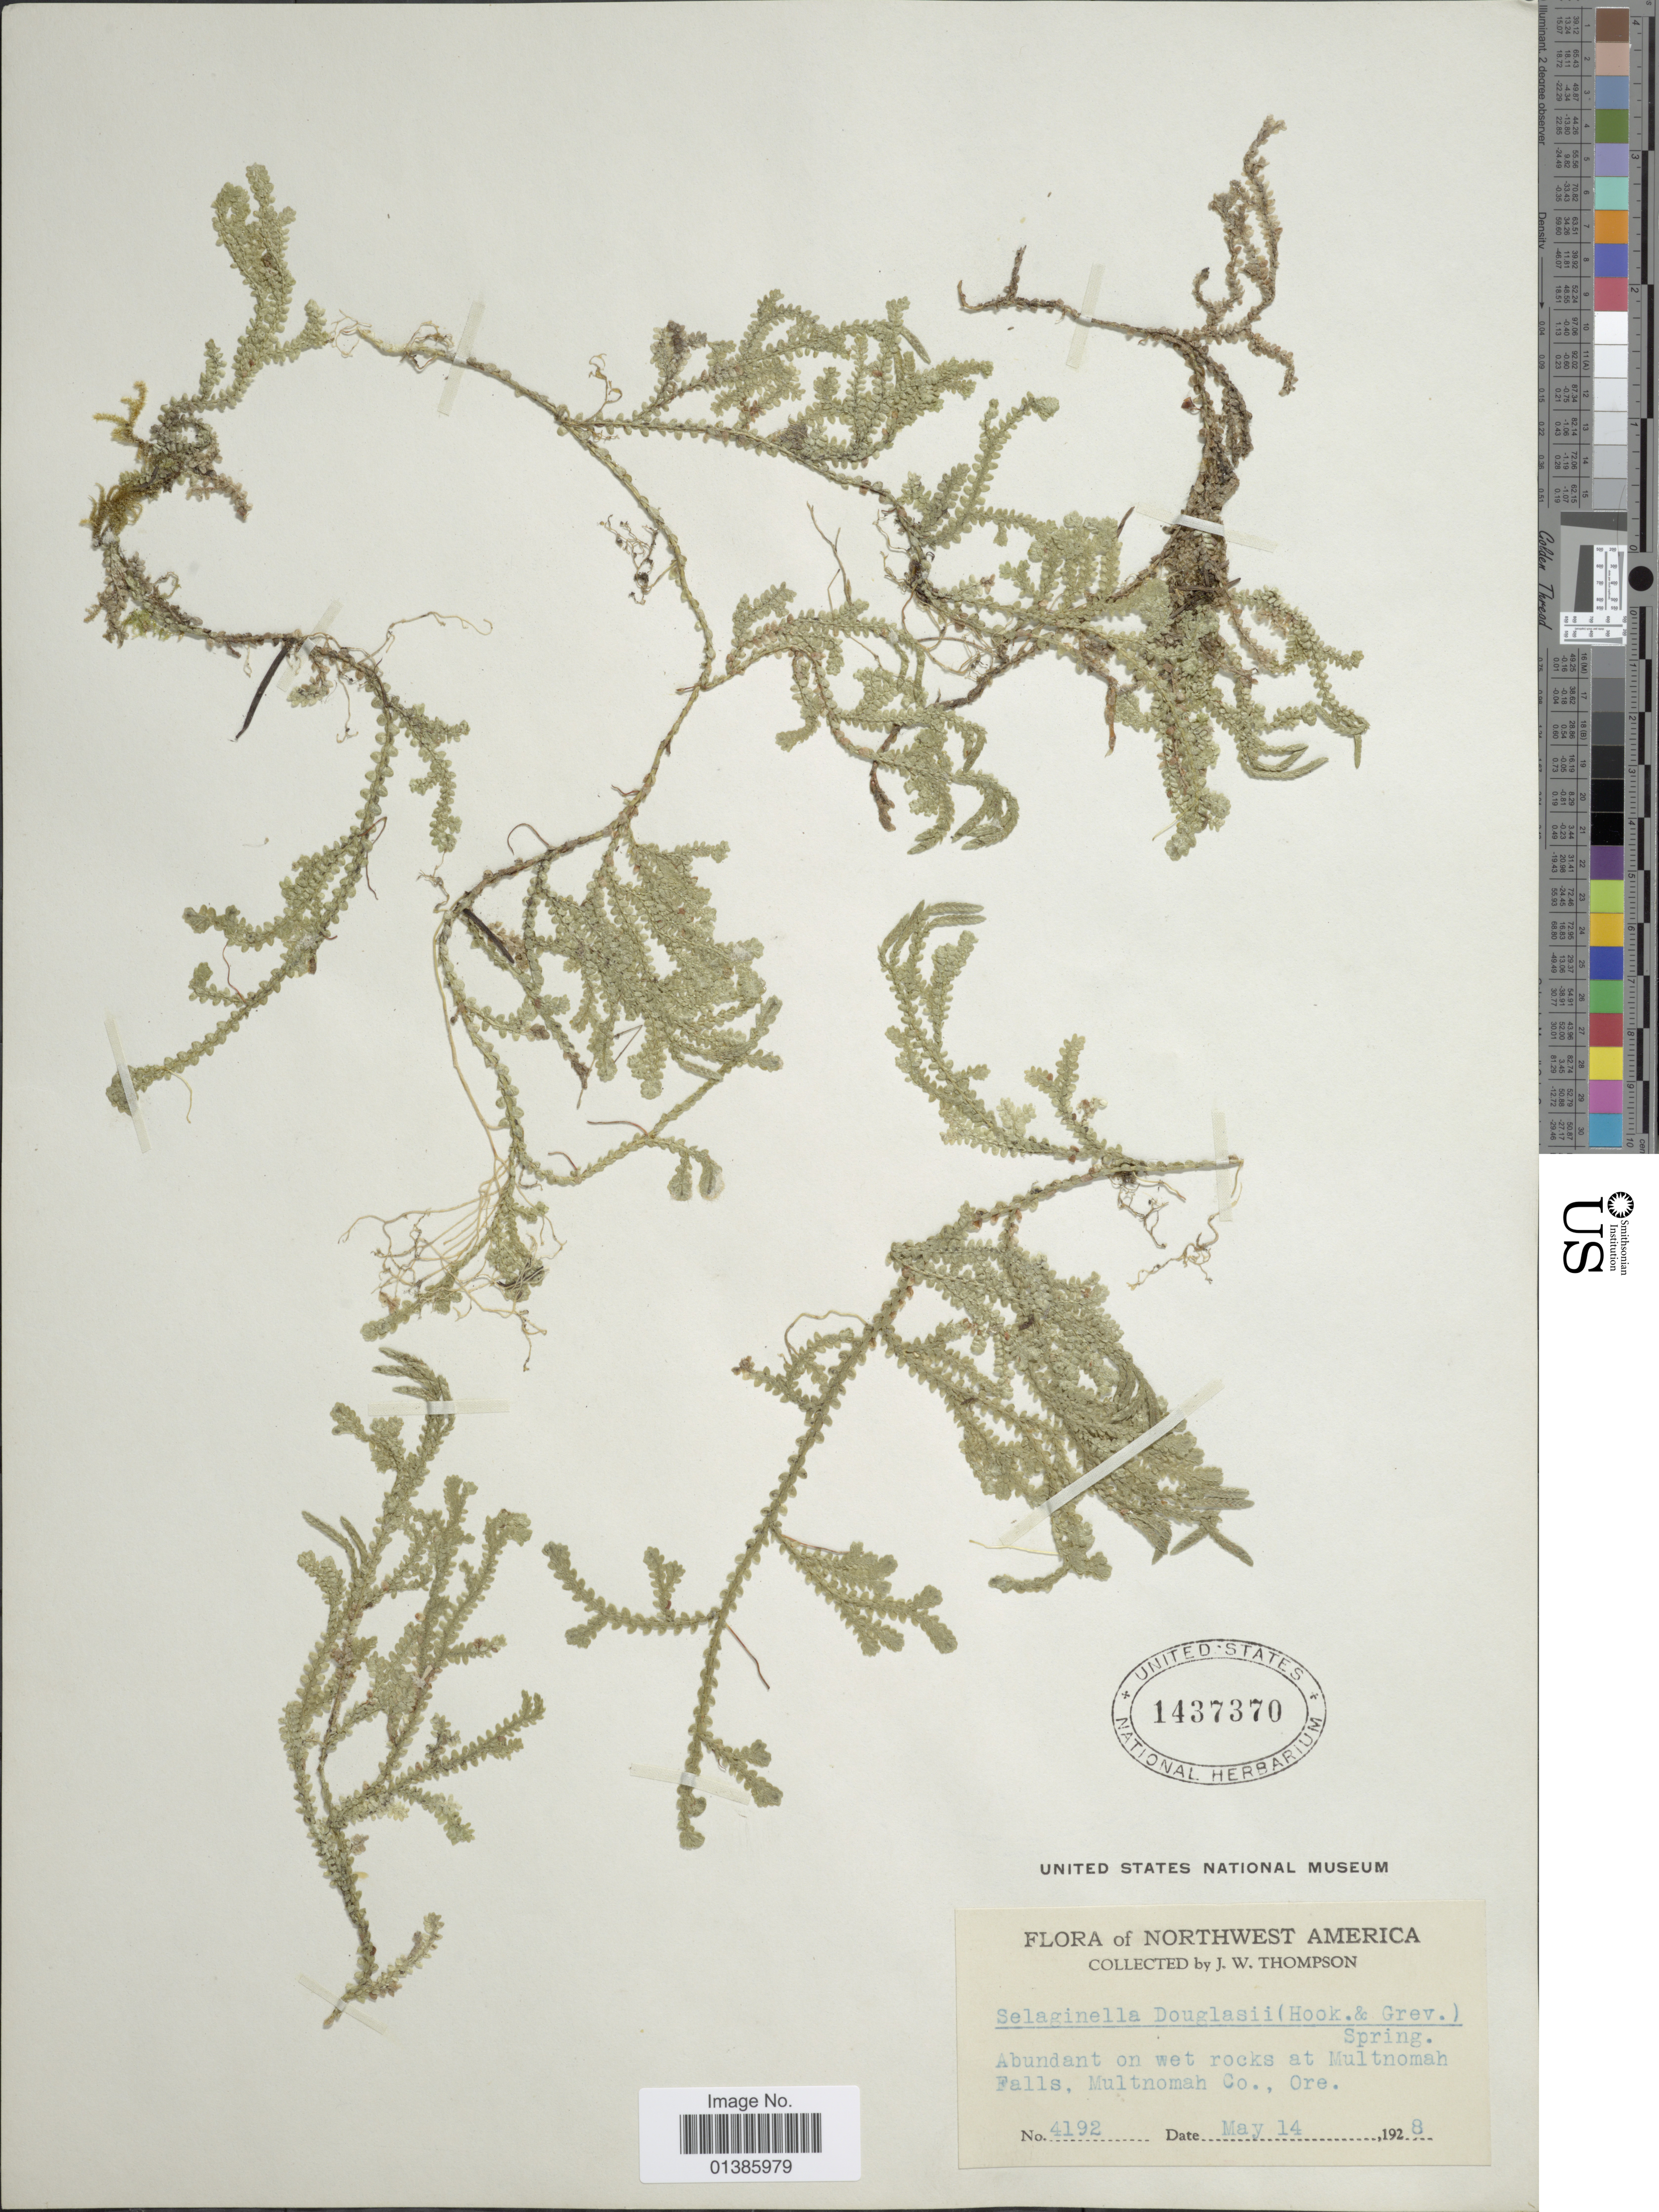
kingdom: Plantae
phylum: Tracheophyta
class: Lycopodiopsida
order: Selaginellales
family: Selaginellaceae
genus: Selaginella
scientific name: Selaginella douglasii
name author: (Hook. & Grev.) Spring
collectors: J. W. Thompson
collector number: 4192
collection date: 1928-05-14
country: United States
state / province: Oregon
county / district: Multnomah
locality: Abundant on wet rocks at Multnomah Falls, Multnomah Co.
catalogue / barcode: US 1437370